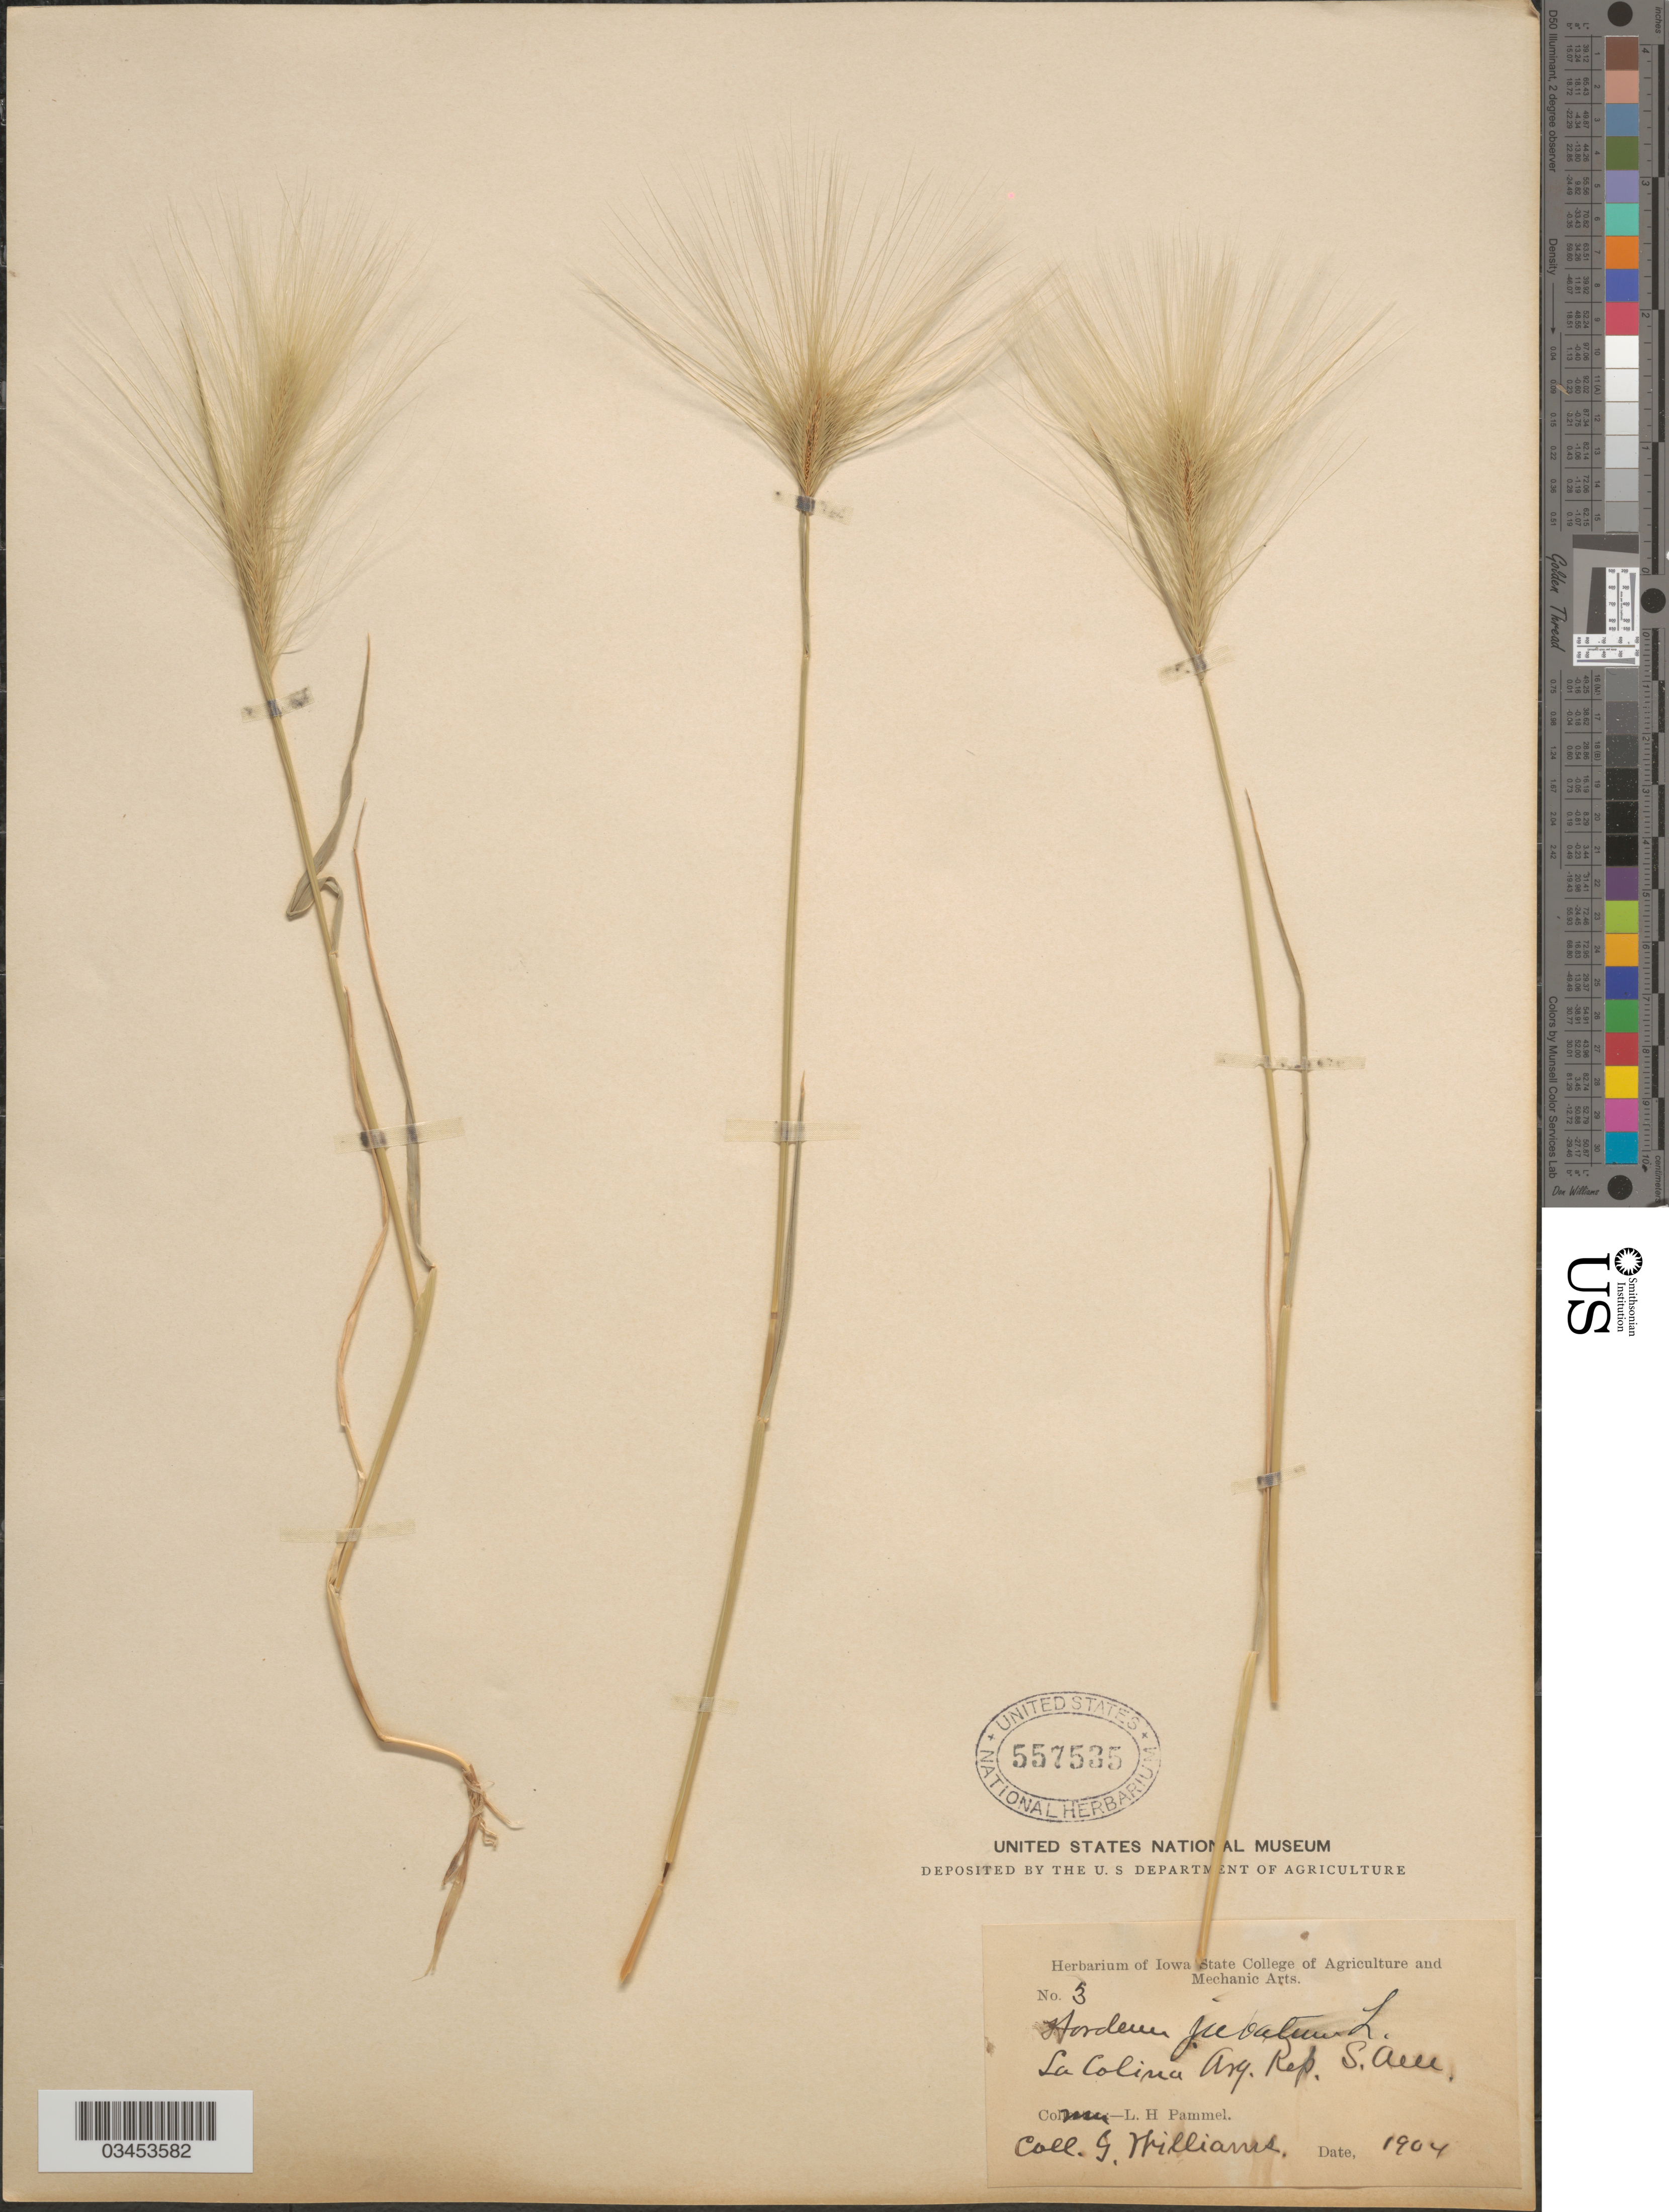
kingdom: Plantae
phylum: Tracheophyta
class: Liliopsida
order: Poales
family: Poaceae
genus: Hordeum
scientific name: Hordeum jubatum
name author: L.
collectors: G. Williams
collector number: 3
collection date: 1904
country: Argentina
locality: La Colina.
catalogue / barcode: US 557535